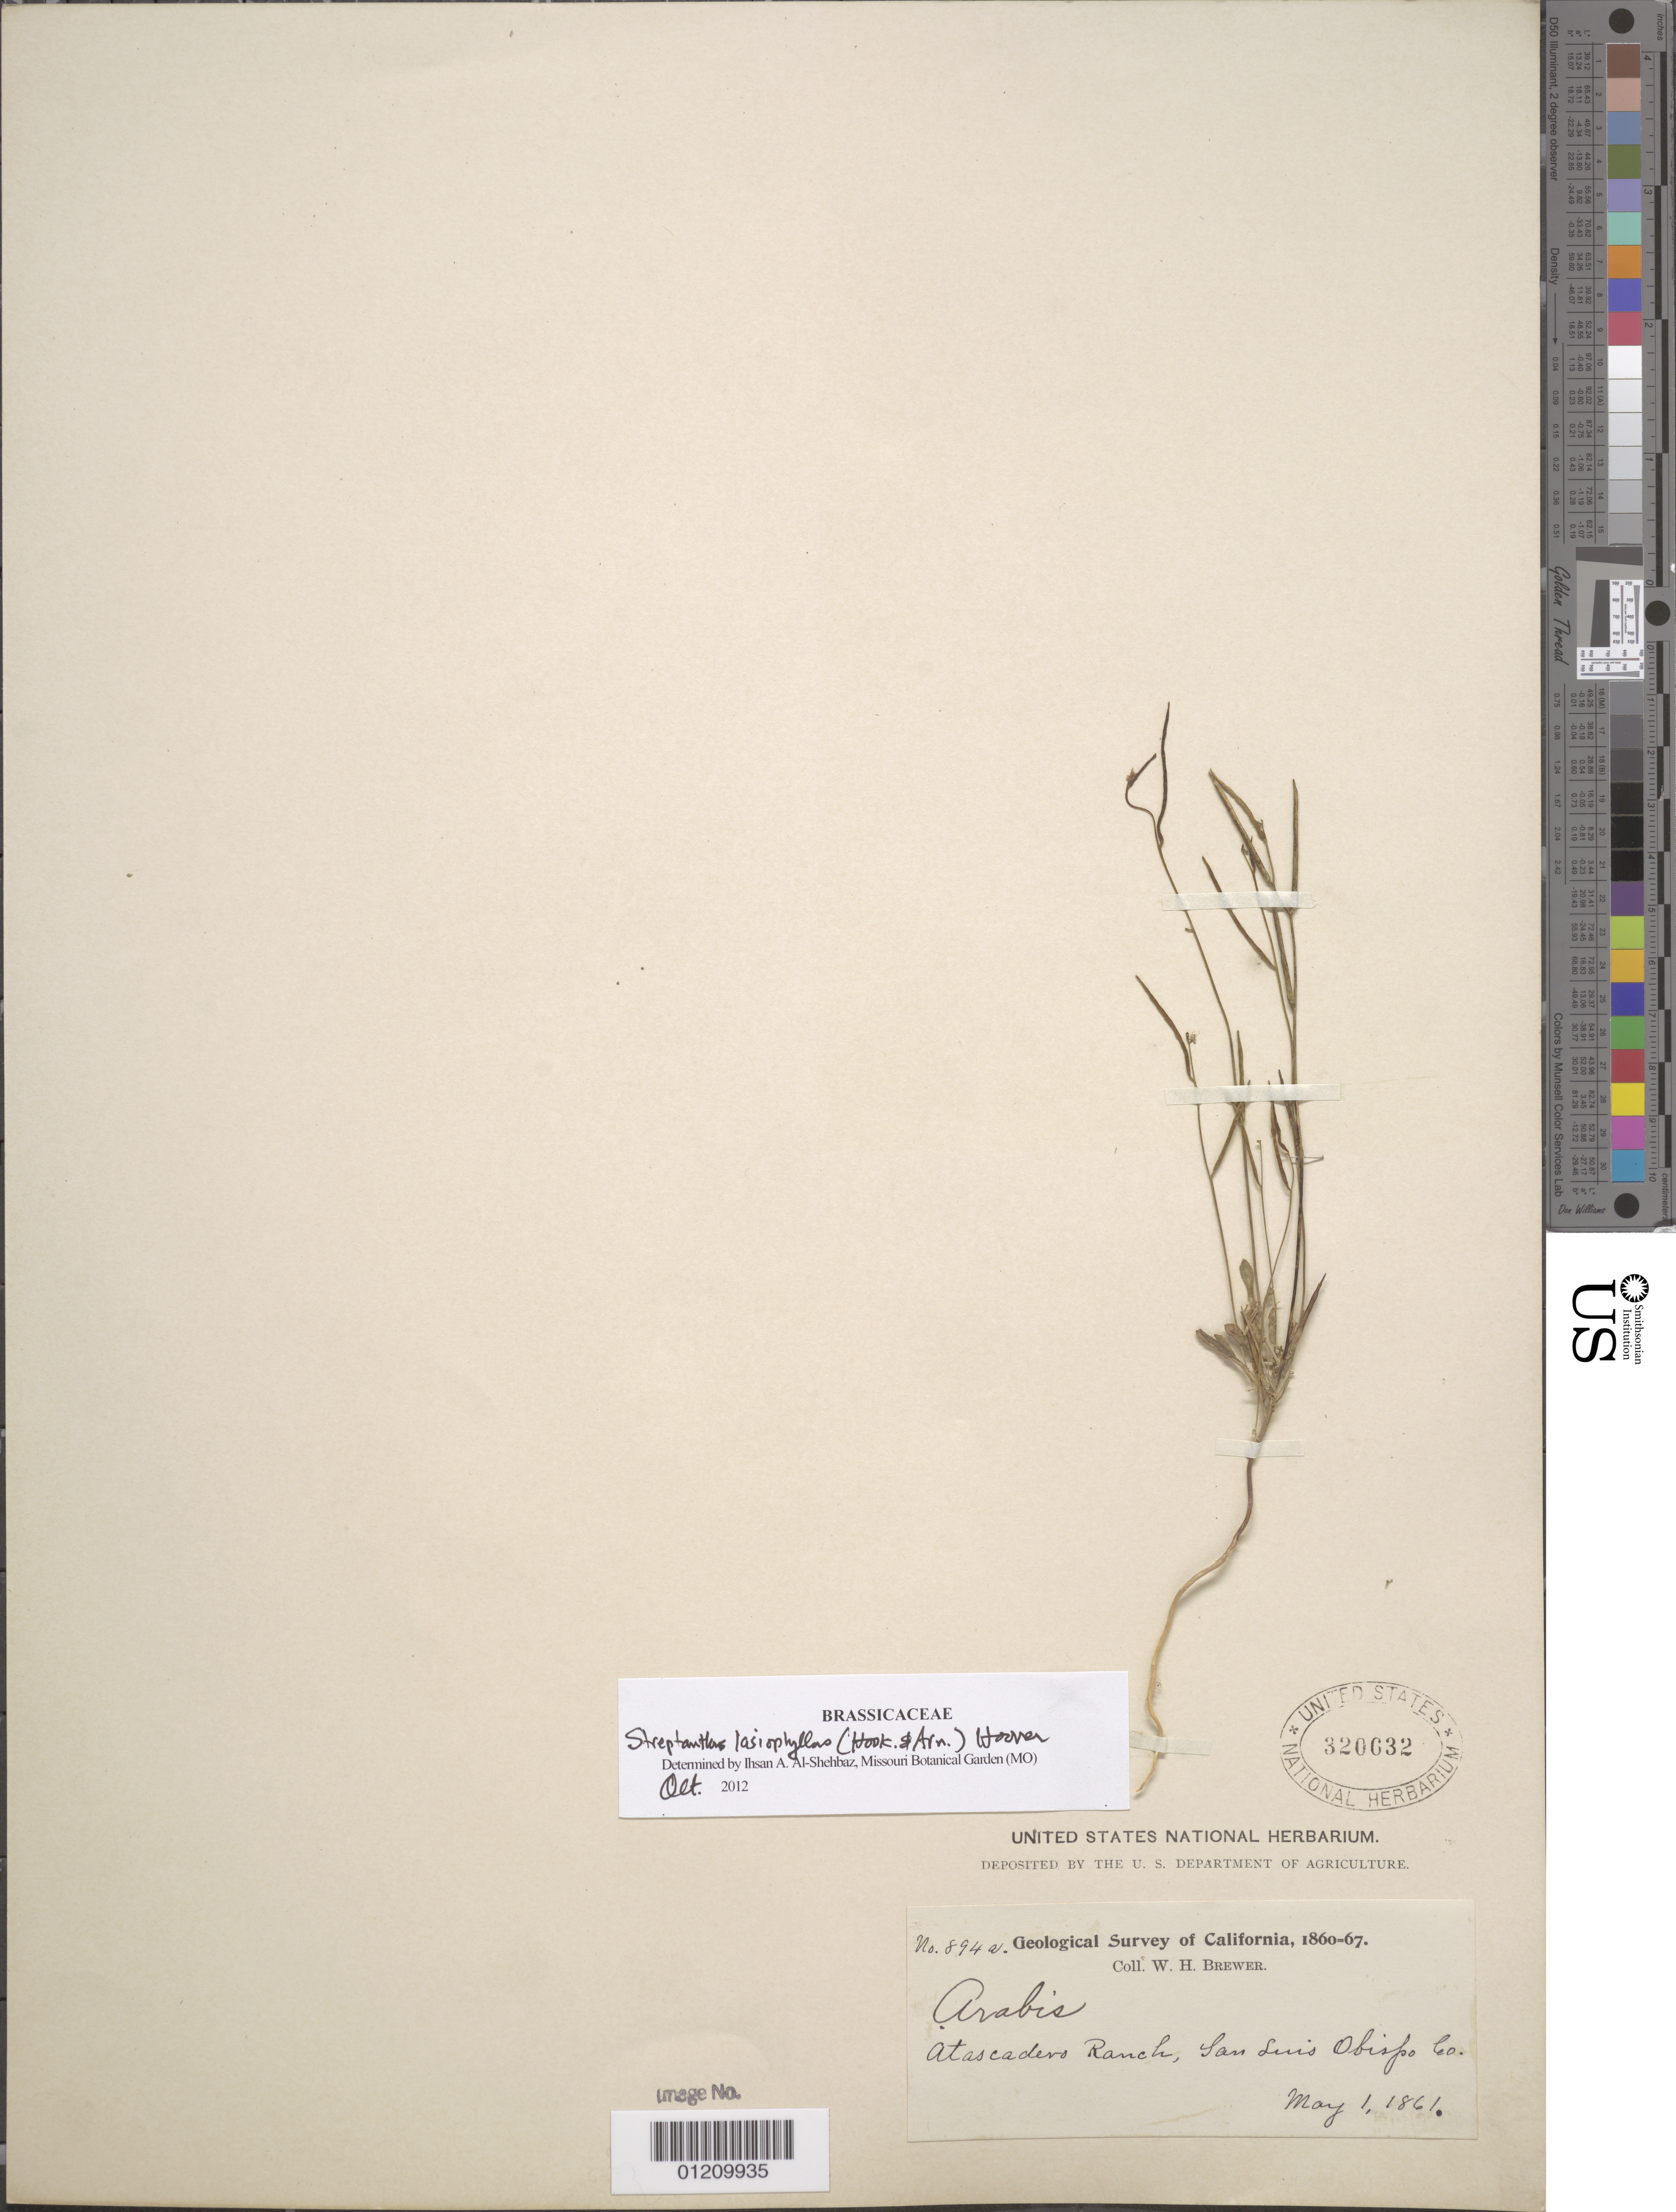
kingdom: Plantae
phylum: Tracheophyta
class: Magnoliopsida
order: Brassicales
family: Brassicaceae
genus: Streptanthus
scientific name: Streptanthus lasiophyllus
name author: (Hook. & Arn.) Hoover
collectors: W. H. Brewer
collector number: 894a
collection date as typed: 01 May 1861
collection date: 1861-05-01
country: United States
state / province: California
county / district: San Luis Obispo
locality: Atascadero Ranch.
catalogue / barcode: US 320632